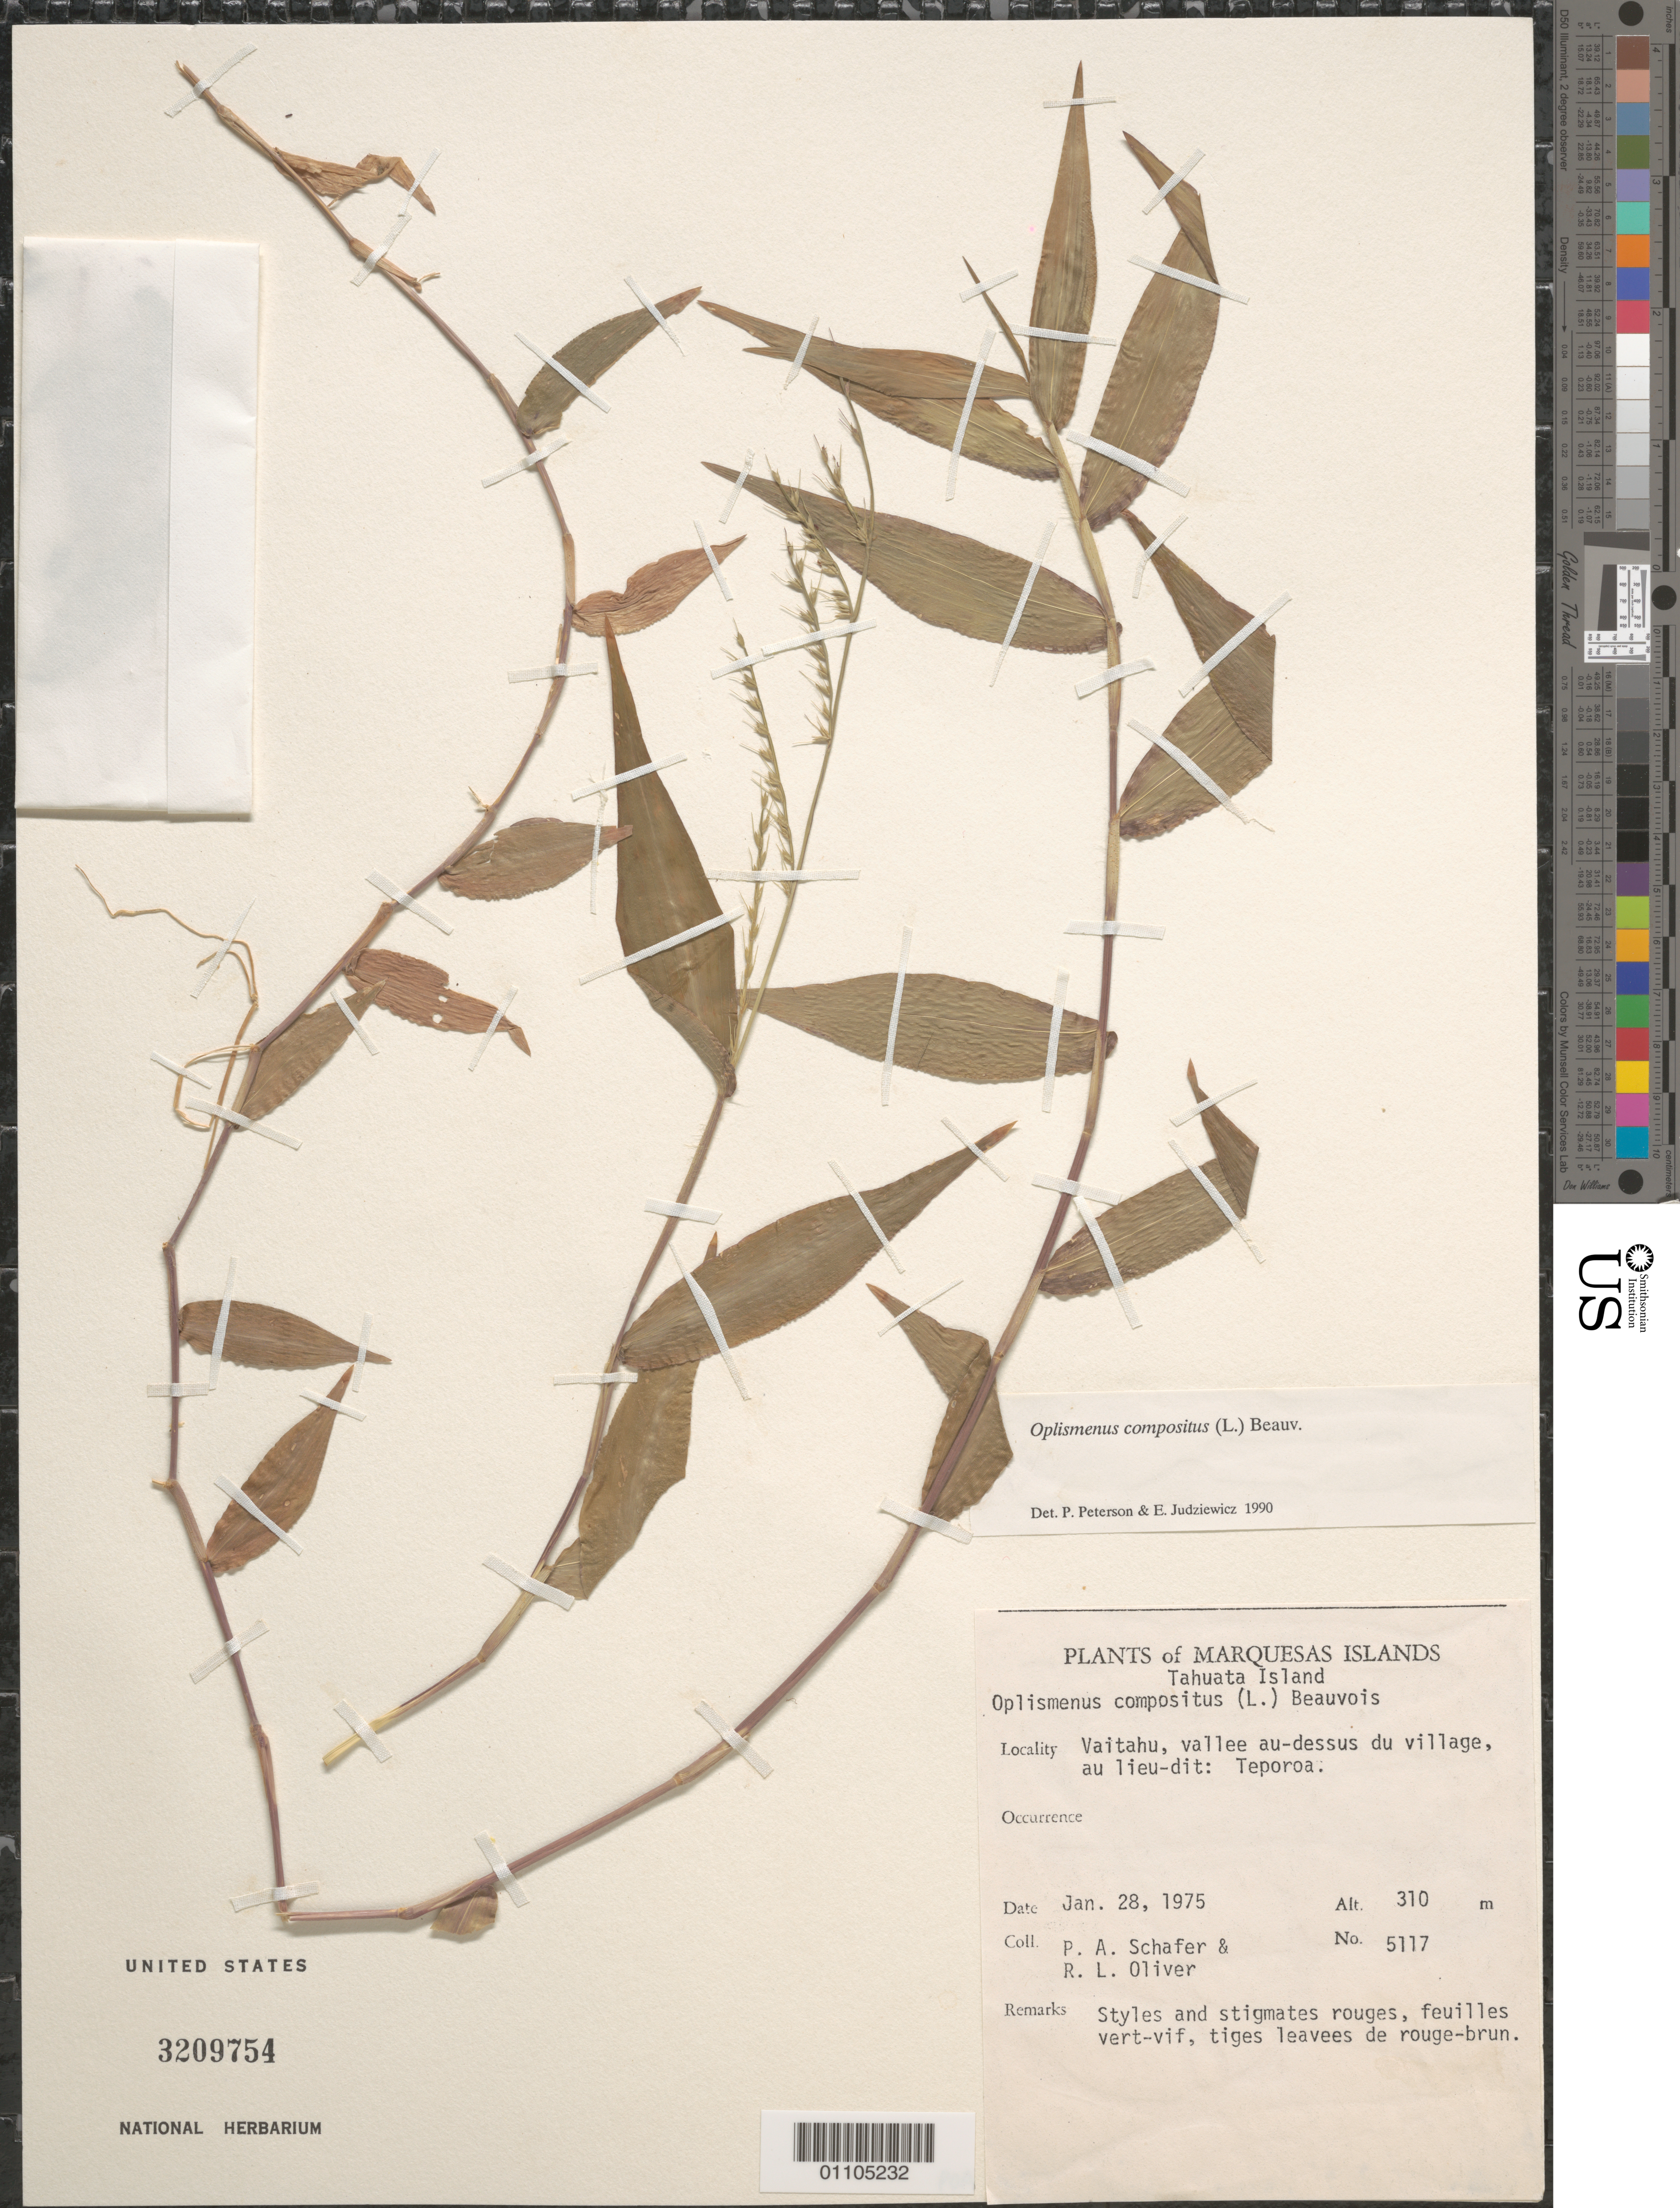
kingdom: Plantae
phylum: Tracheophyta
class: Liliopsida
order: Poales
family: Poaceae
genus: Oplismenus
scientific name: Oplismenus compositus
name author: (L.) P. Beauv.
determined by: Peterson, P. M.; Judziewicz, E. J.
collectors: P. A. Schäfer & R. L. Oliver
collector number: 5117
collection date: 1975-01-28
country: French Polynesia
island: Tahuata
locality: Vaitahu, vallée au-dessus du village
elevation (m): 310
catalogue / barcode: US 3209754